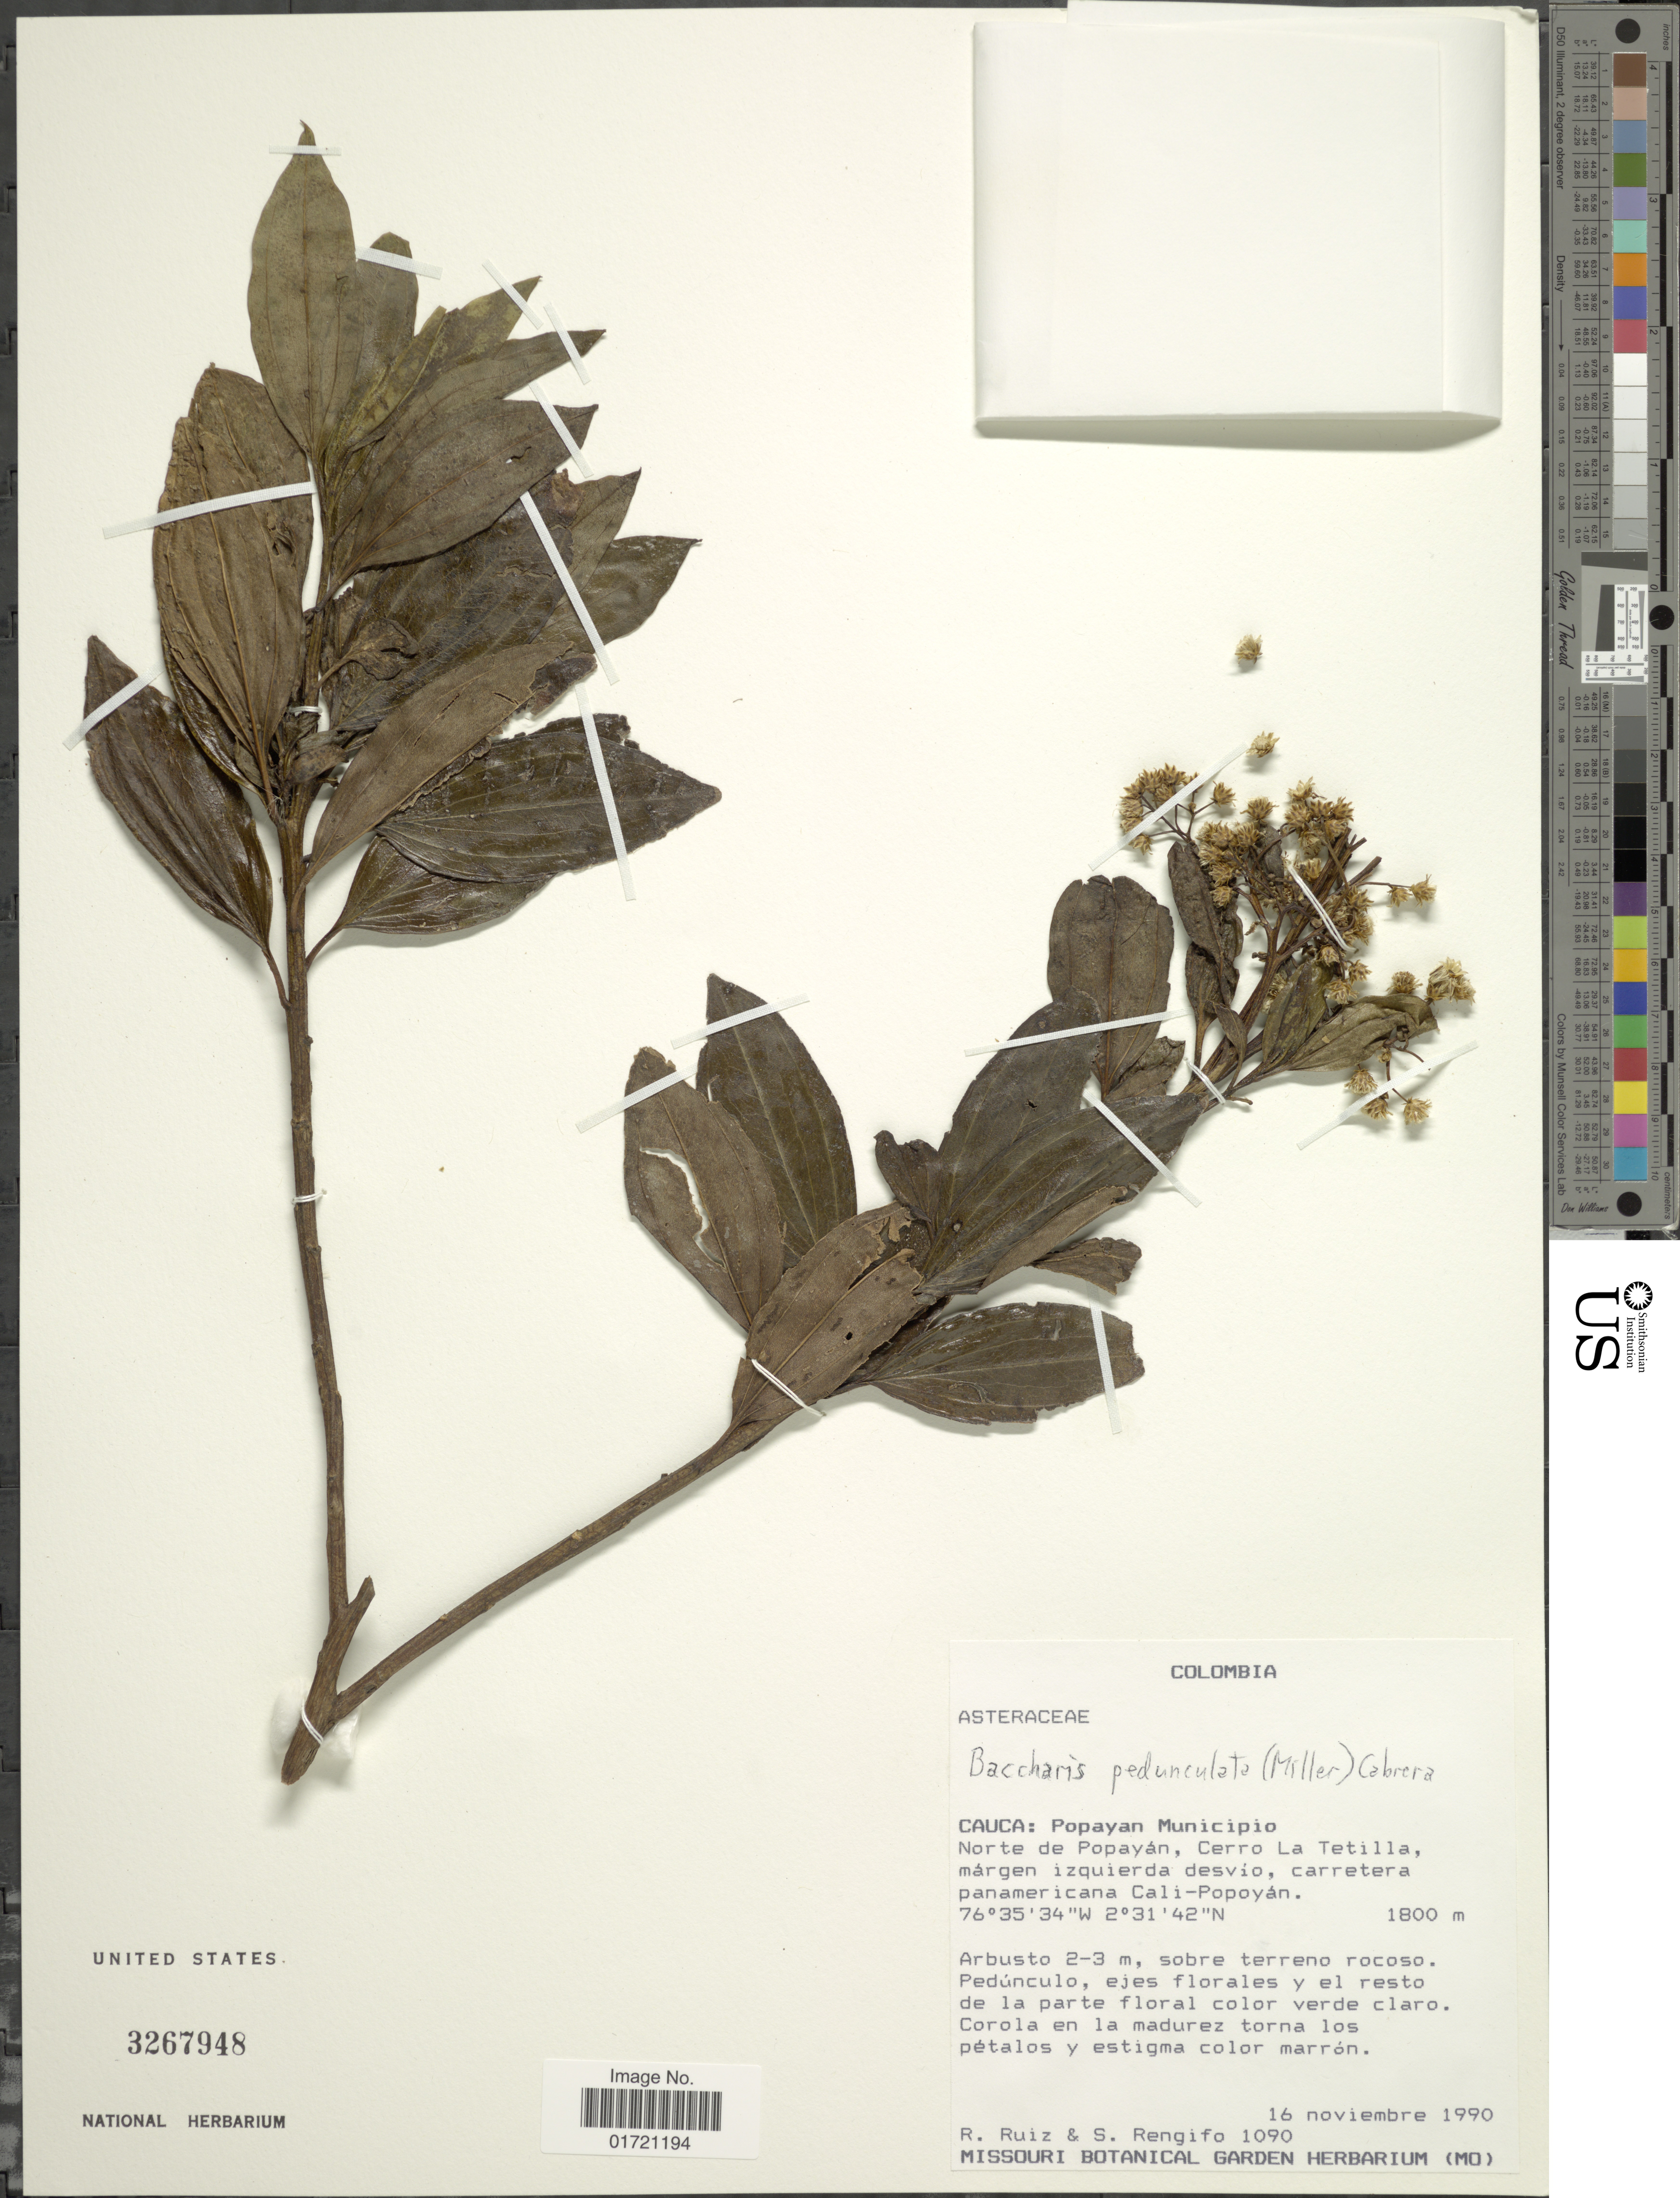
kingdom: Plantae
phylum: Tracheophyta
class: Magnoliopsida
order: Asterales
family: Asteraceae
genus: Baccharis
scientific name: Baccharis pedunculata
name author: (Mill.) Cabrera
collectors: R. Ruiz & S. Rengifo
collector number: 1090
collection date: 1990-11-16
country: Colombia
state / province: Cauca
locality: Cauca: Popayan Municipio. Norte de Popayán, Cerro La Tetilla, márgen izquierda desvio, carretera panamericana Cali-Popoyán.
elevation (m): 1800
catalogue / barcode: US 3267948